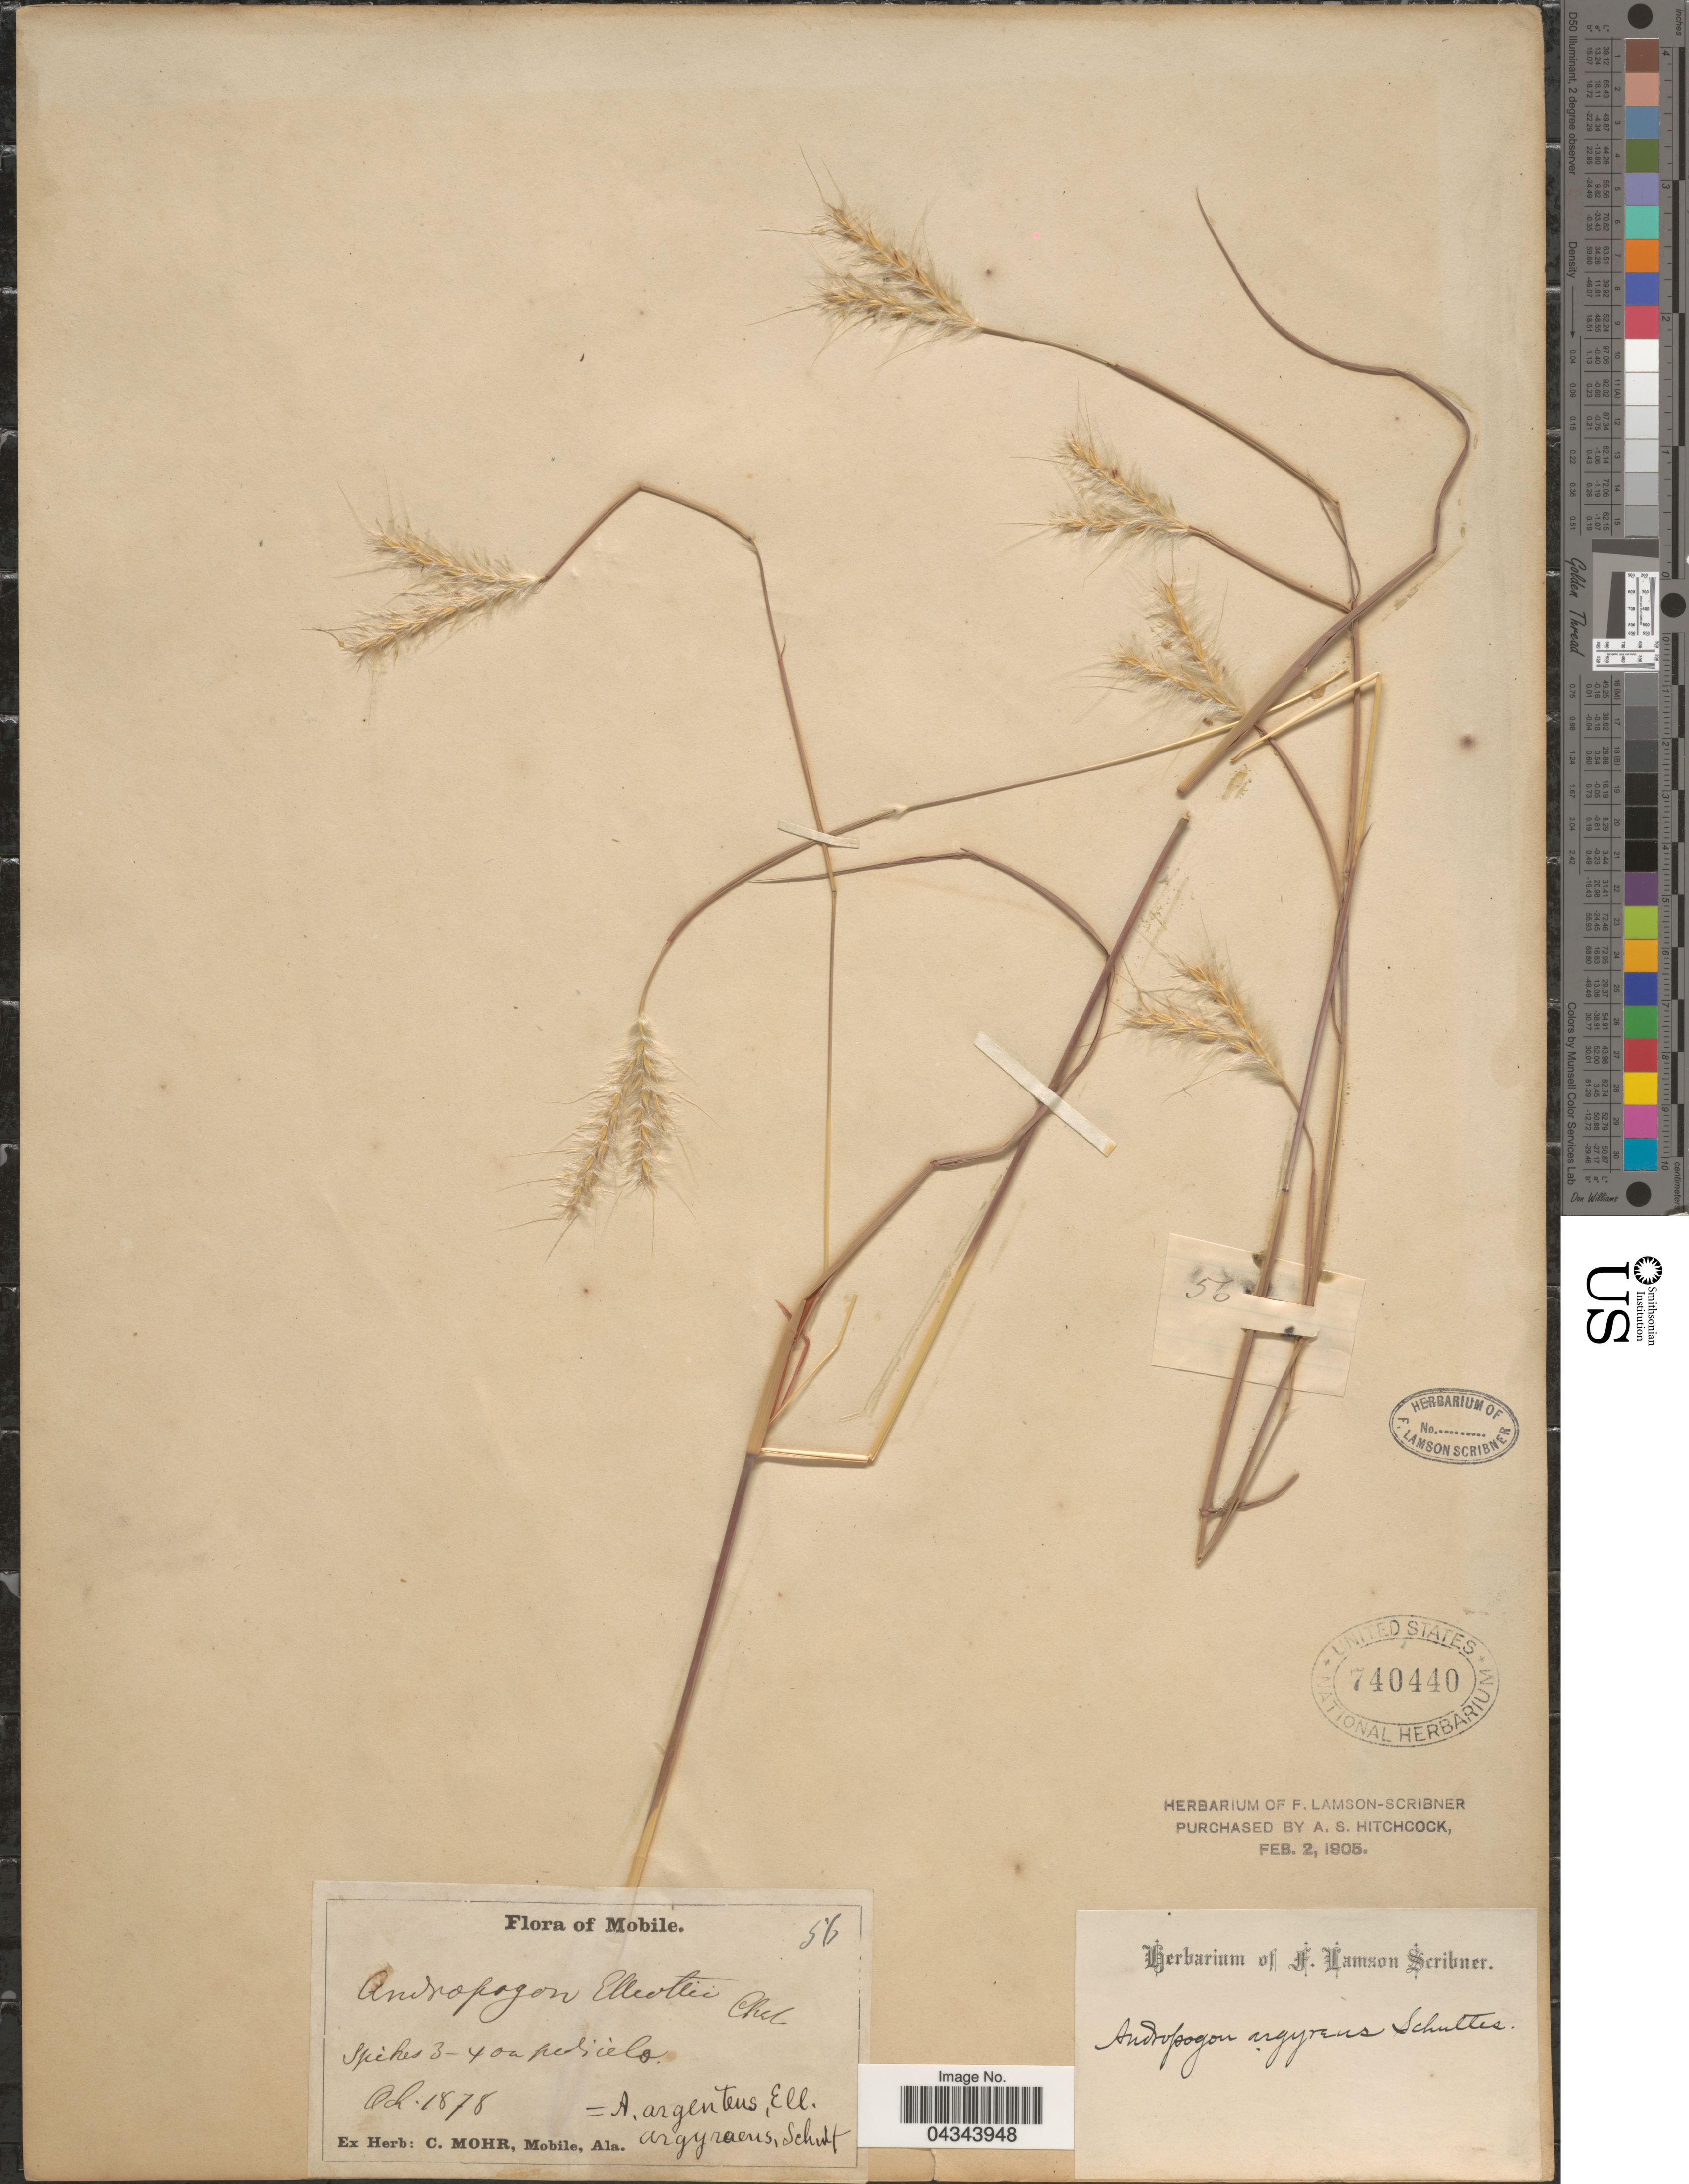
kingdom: Plantae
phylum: Tracheophyta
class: Liliopsida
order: Poales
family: Poaceae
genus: Andropogon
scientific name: Andropogon ternarius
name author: Michx.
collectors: ex herb. C. Mohr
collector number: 56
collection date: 1878-10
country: United States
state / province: Alabama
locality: Mobile.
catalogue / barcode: US 740440